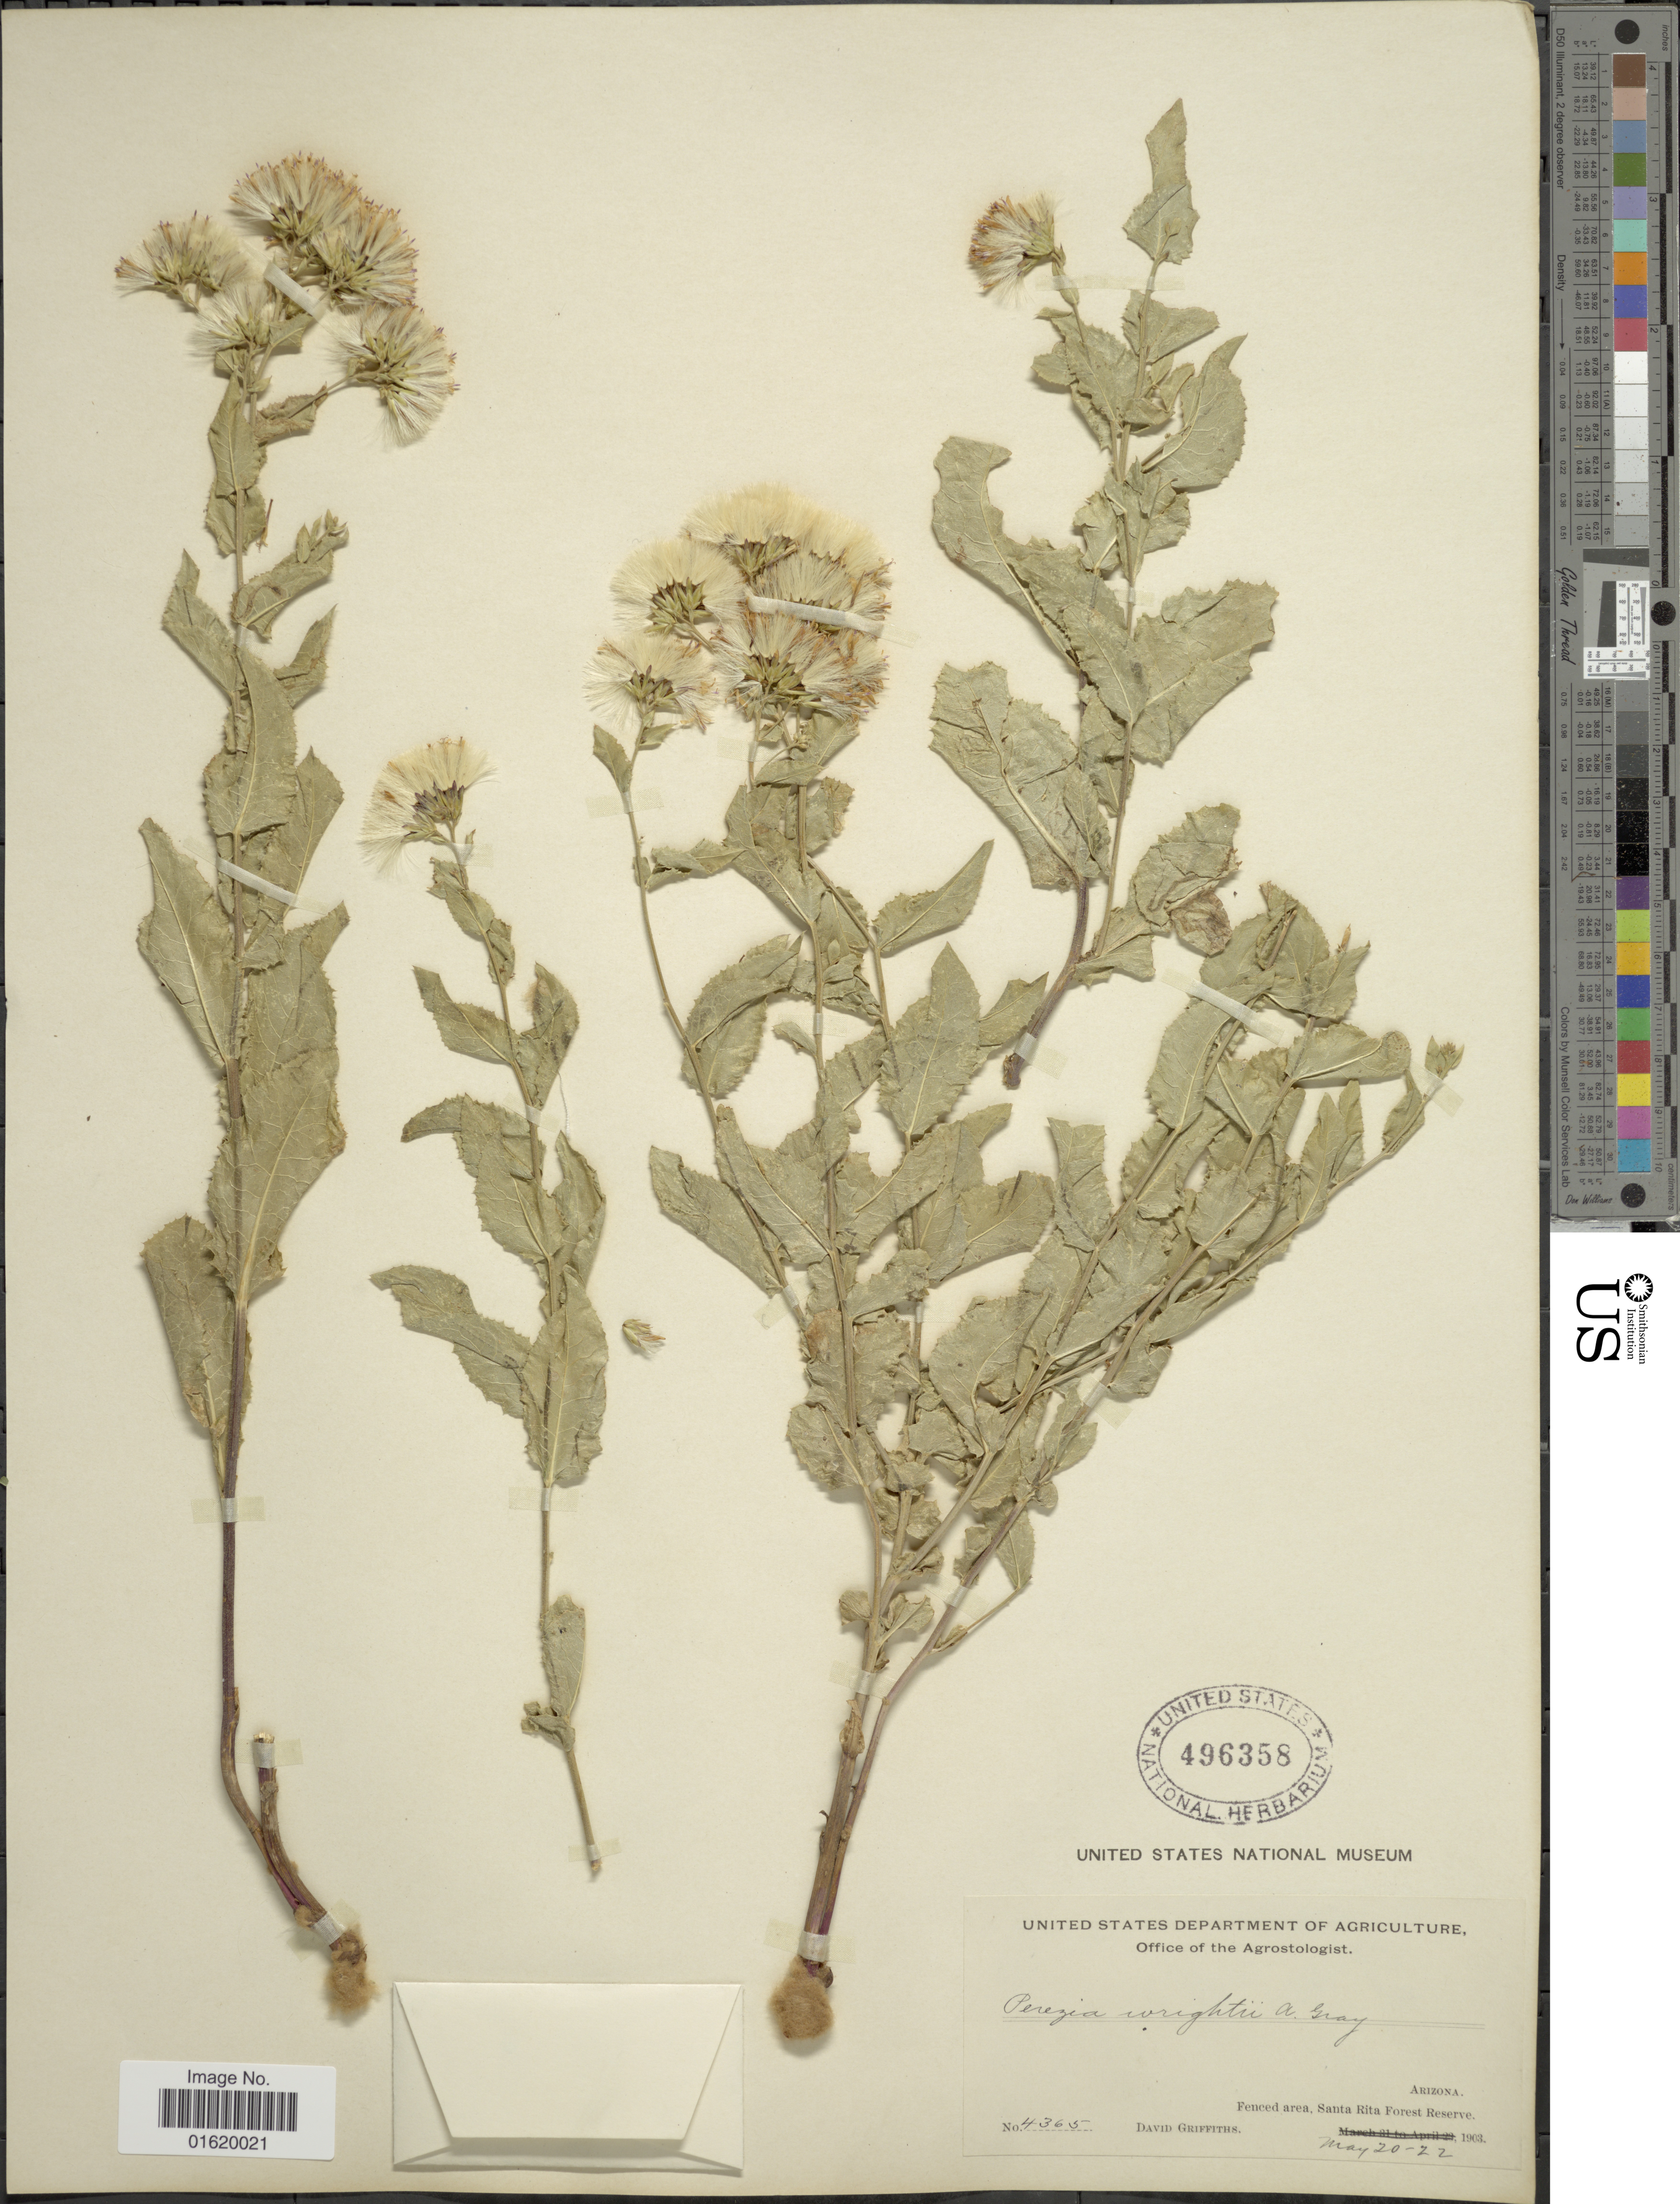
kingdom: Plantae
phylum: Tracheophyta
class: Magnoliopsida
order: Asterales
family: Asteraceae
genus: Acourtia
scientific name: Acourtia wrightii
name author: (A. Gray) Reveal & R.M. King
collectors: D. Griffiths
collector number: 4365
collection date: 1903-05-20/1903-05-22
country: United States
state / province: Arizona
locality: Fenced area, Santa Rita Forest Reserve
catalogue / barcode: US 496358